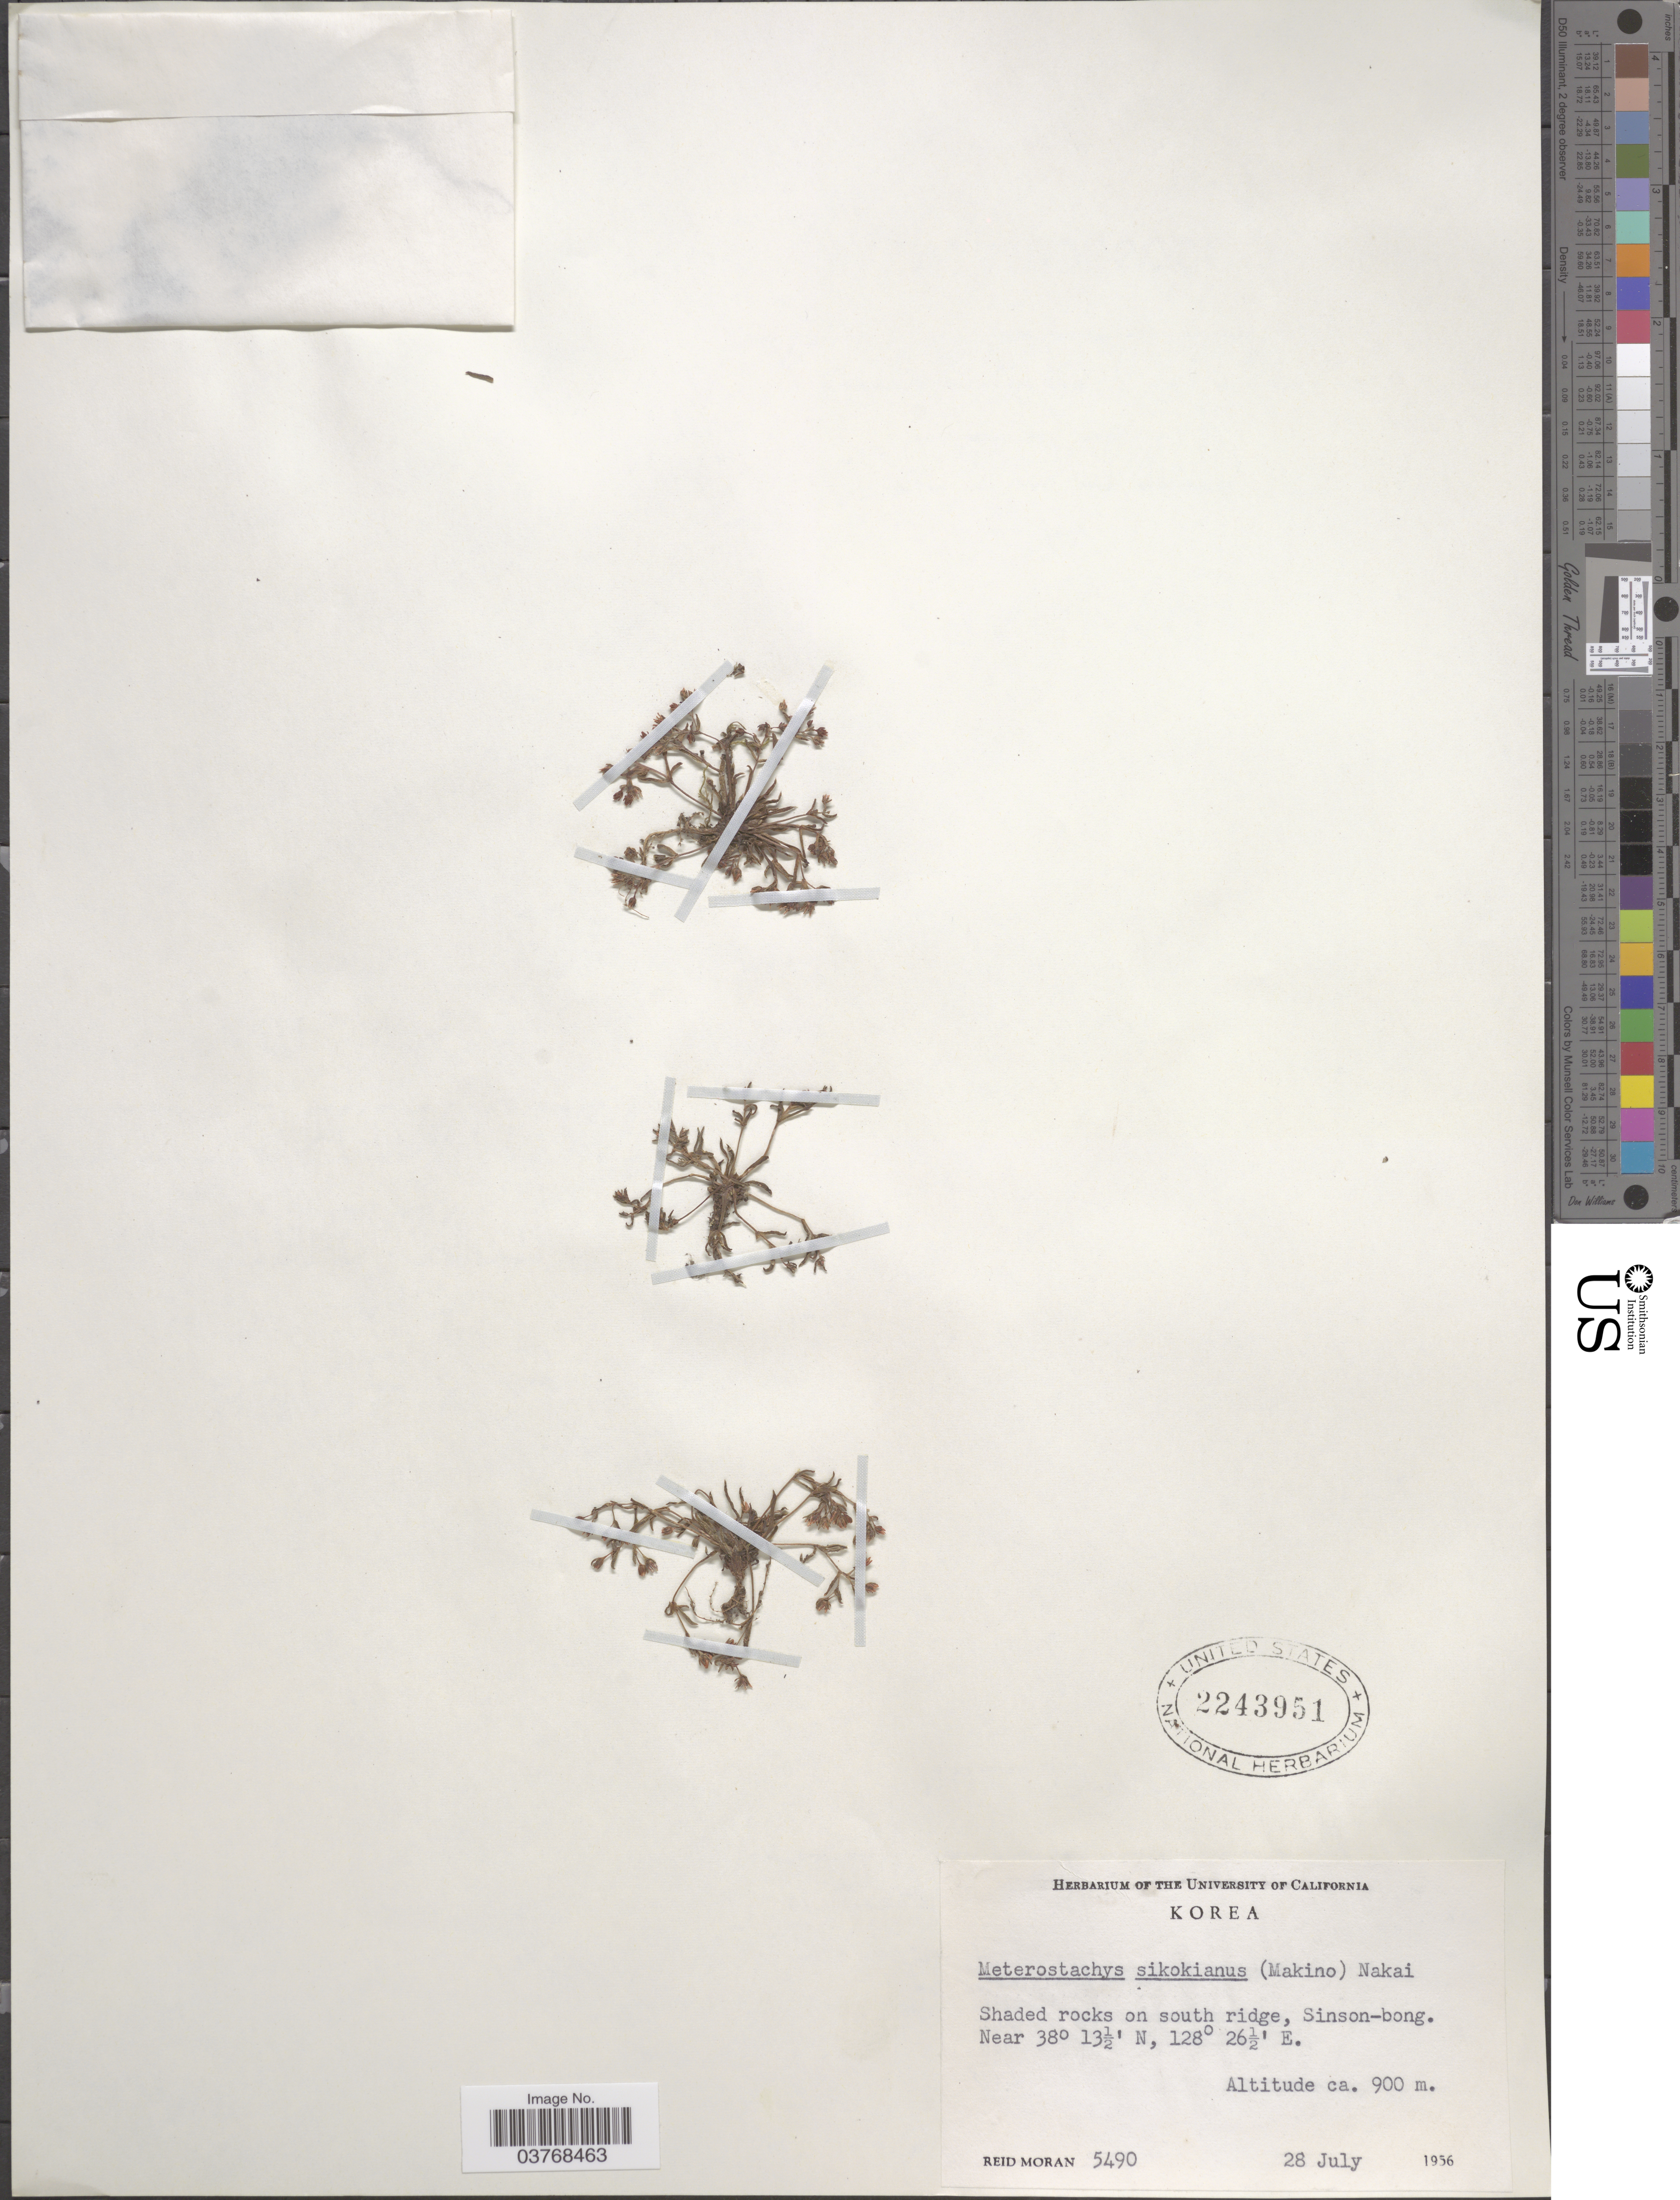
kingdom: Plantae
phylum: Tracheophyta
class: Magnoliopsida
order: Saxifragales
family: Crassulaceae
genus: Meterostachys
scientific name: Meterostachys sikokianus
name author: (Makino) Nakai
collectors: R. Moran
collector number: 5490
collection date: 1956-07-28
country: South Korea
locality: Shaded rocks on south ridge, Sinson-bong.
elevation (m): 900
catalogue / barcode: US 2243951